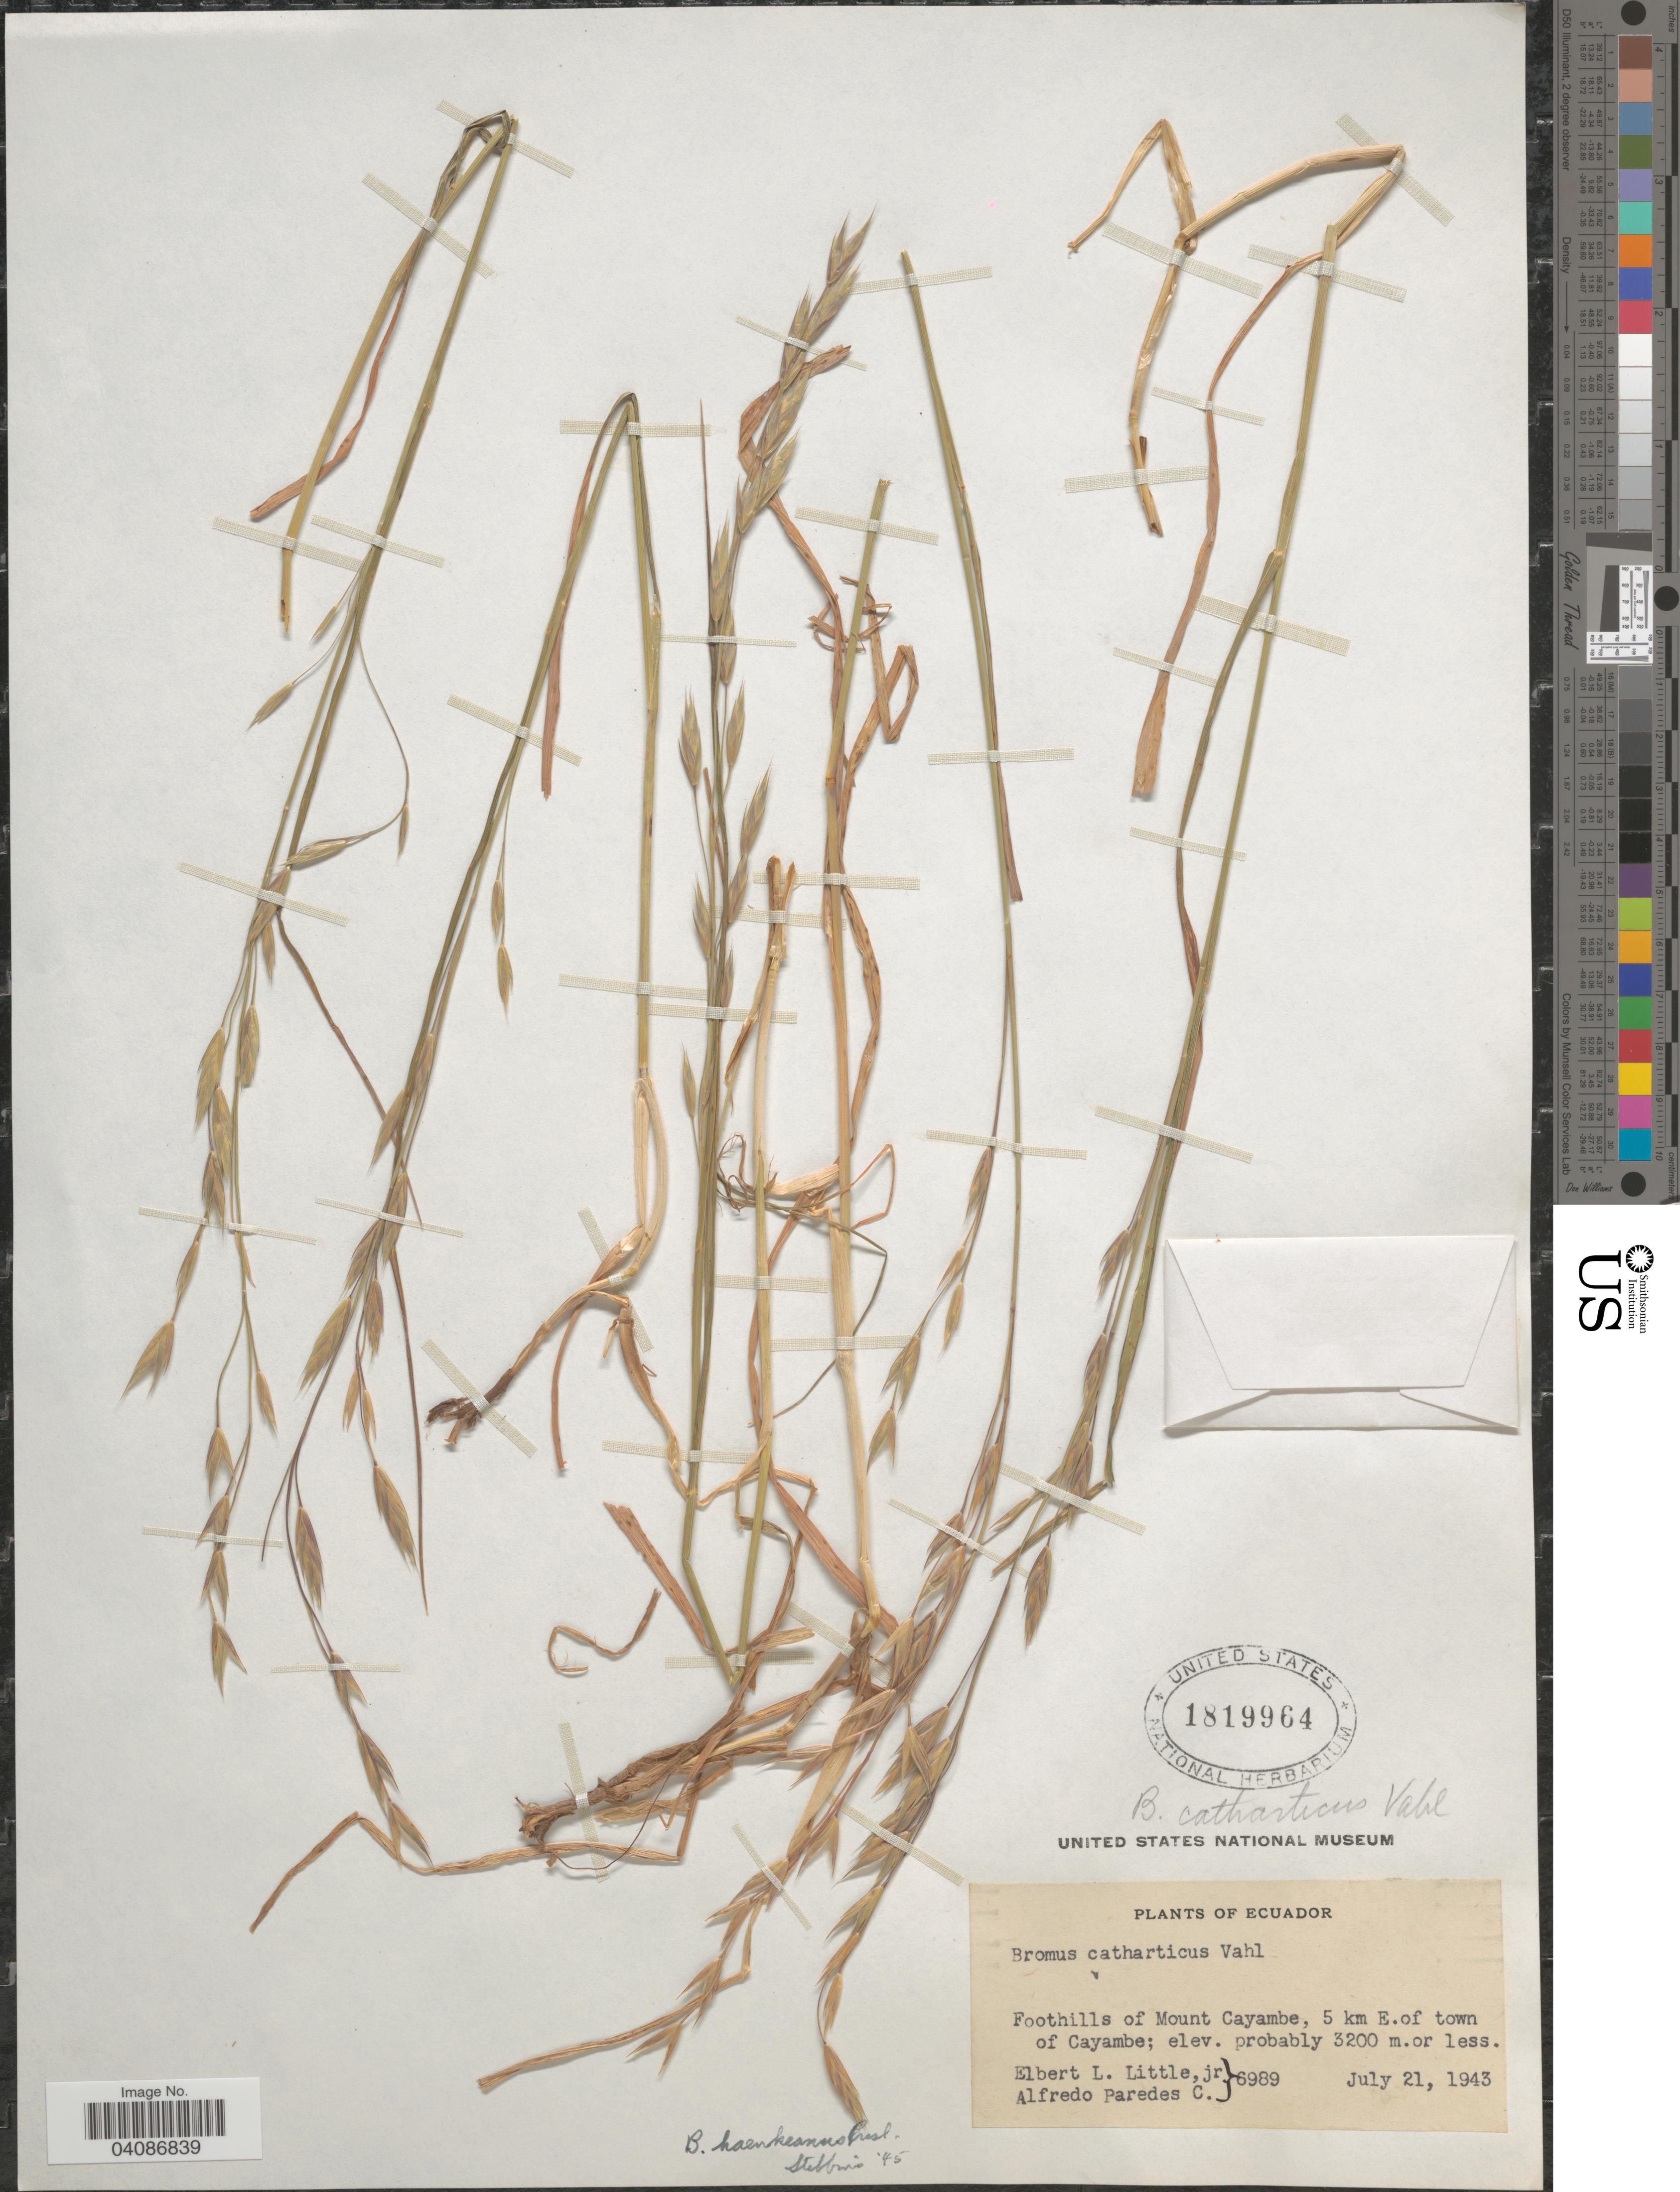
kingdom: Plantae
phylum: Tracheophyta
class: Liliopsida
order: Poales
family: Poaceae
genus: Bromus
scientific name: Bromus catharticus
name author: Vahl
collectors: E. L. Little & A. Paredes C.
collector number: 6989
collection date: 1943-07-21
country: Ecuador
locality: Foothills of Mount Cayambe, 5 km E.of town of Cayambe.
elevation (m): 3200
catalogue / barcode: US 1819964